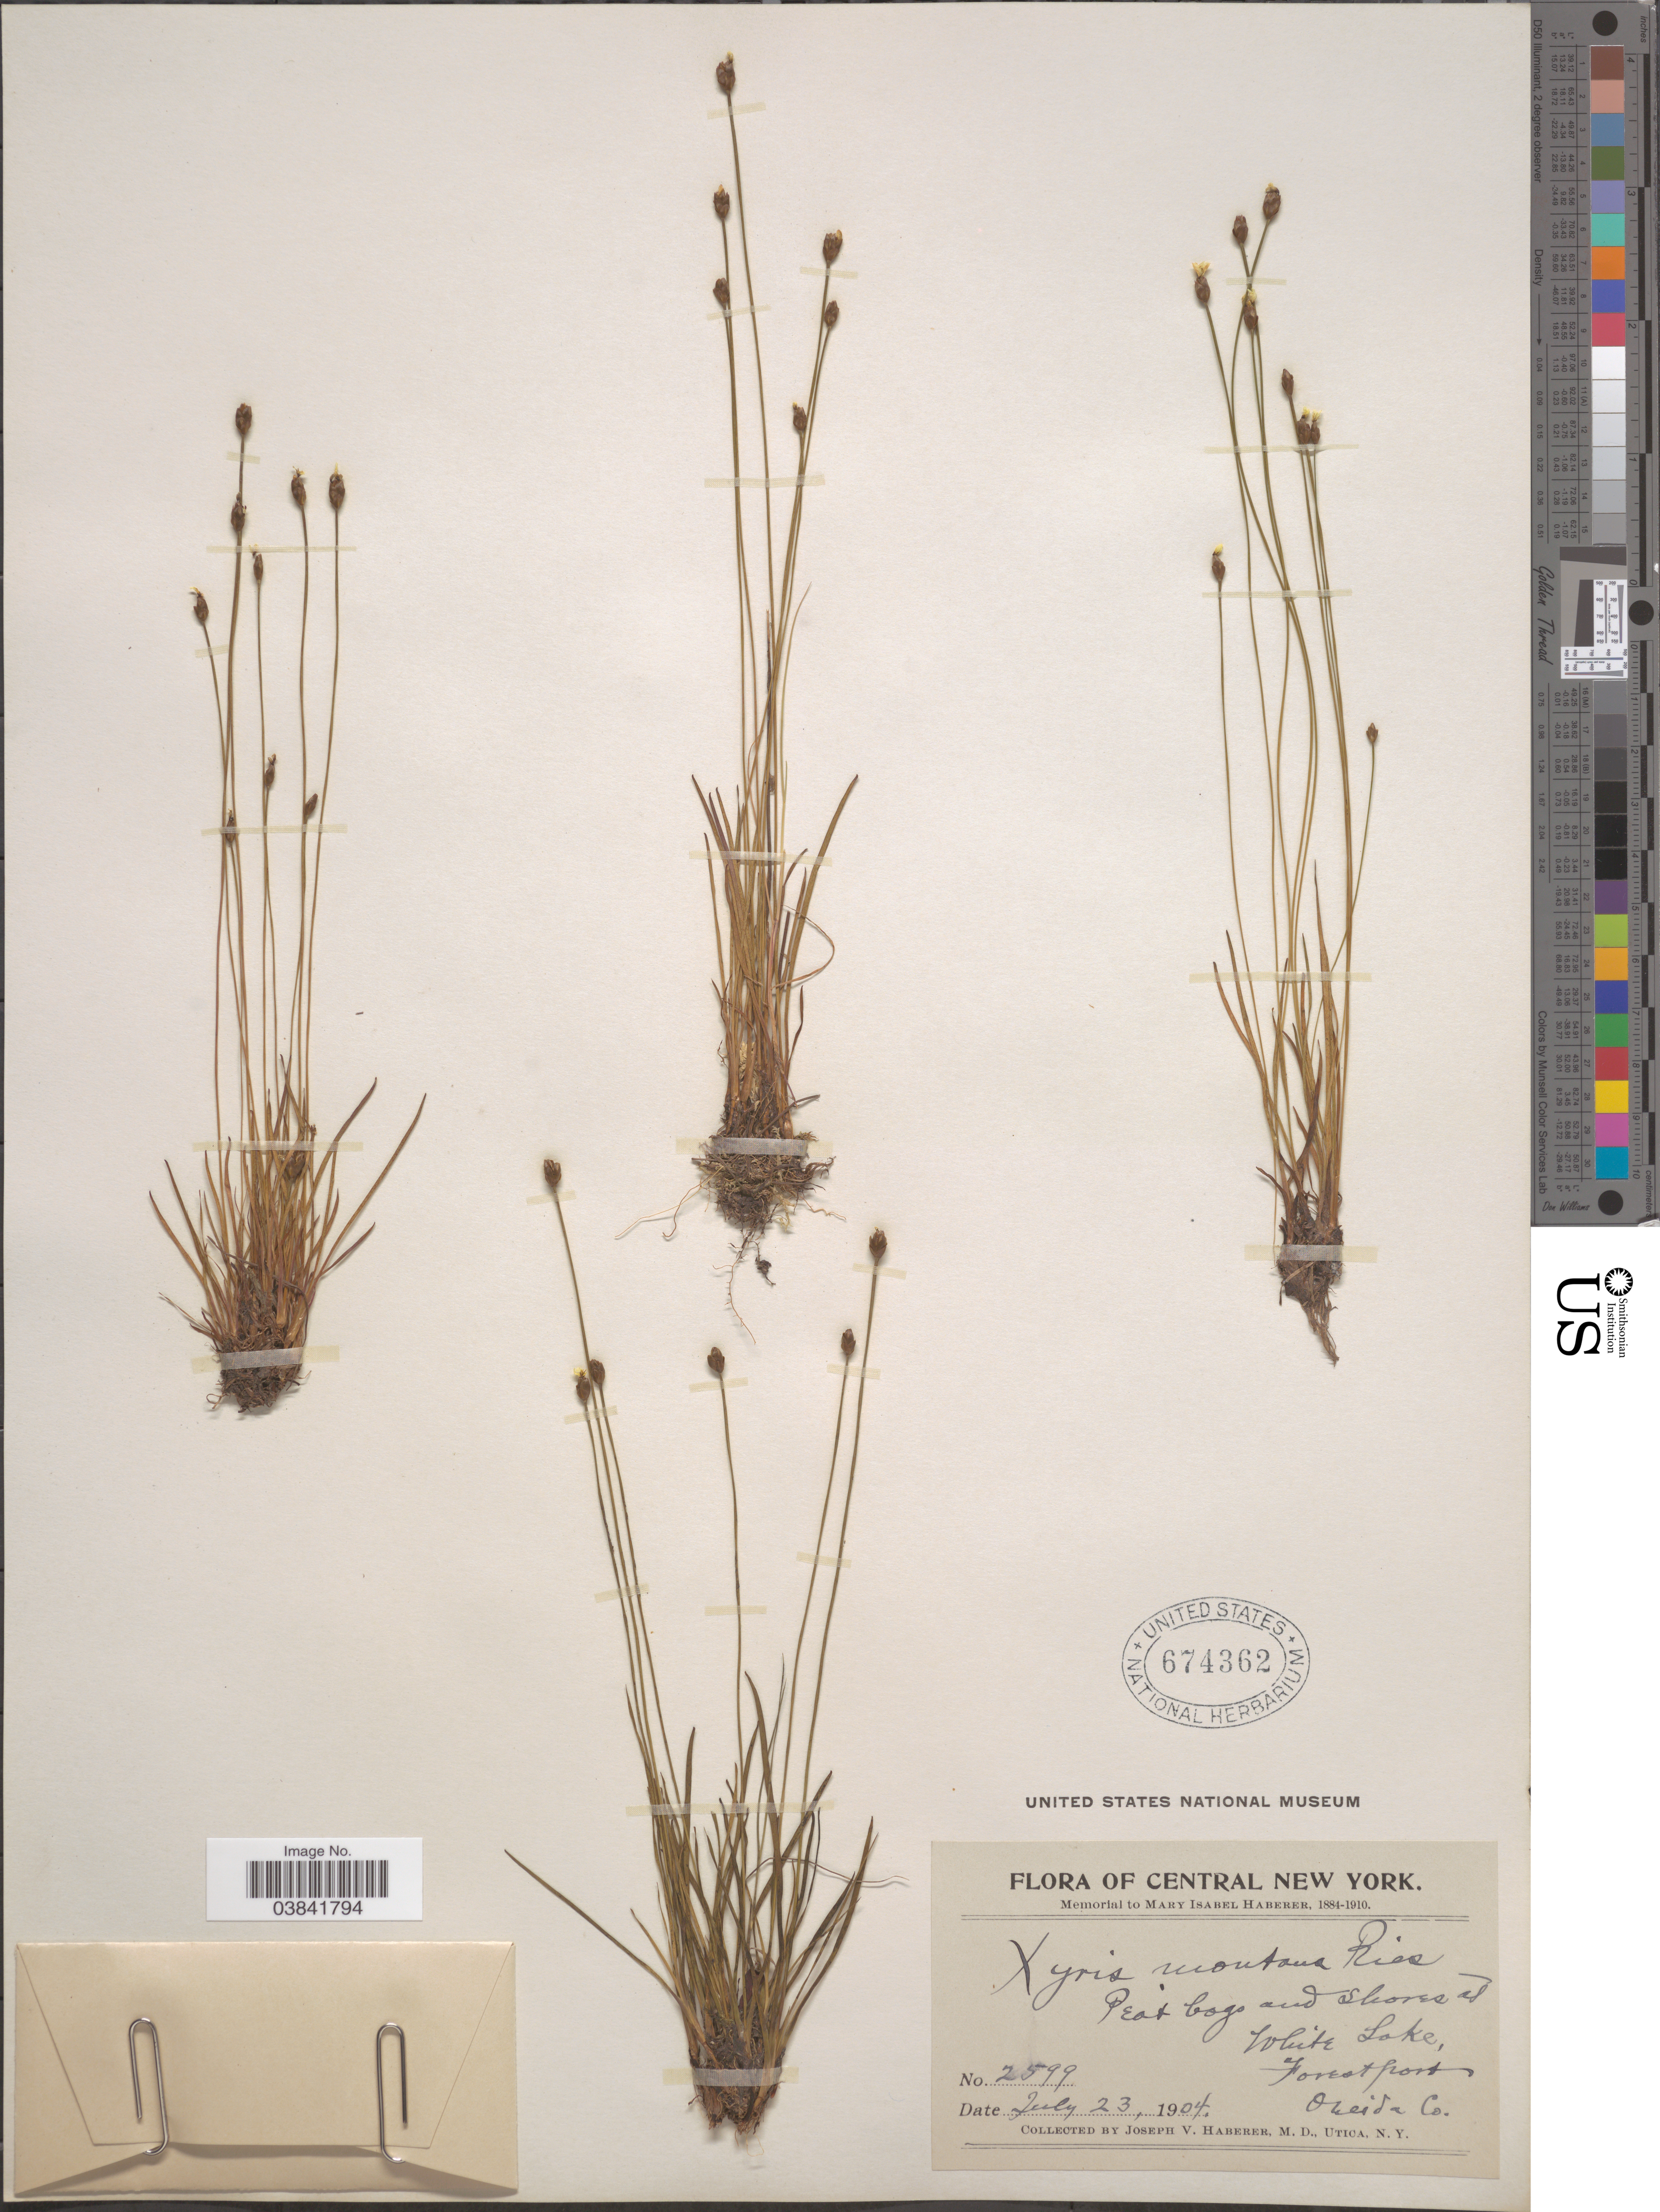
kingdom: Plantae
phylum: Tracheophyta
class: Liliopsida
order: Poales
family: Xyridaceae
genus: Xyris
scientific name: Xyris montana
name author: Ries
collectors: J. V. Haberer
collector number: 2599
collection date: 1904-07-23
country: United States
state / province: New York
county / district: Oneida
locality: Central New York. Peat bogs and shores at White Lake, Forest port. Oneida Co.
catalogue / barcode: US 674362